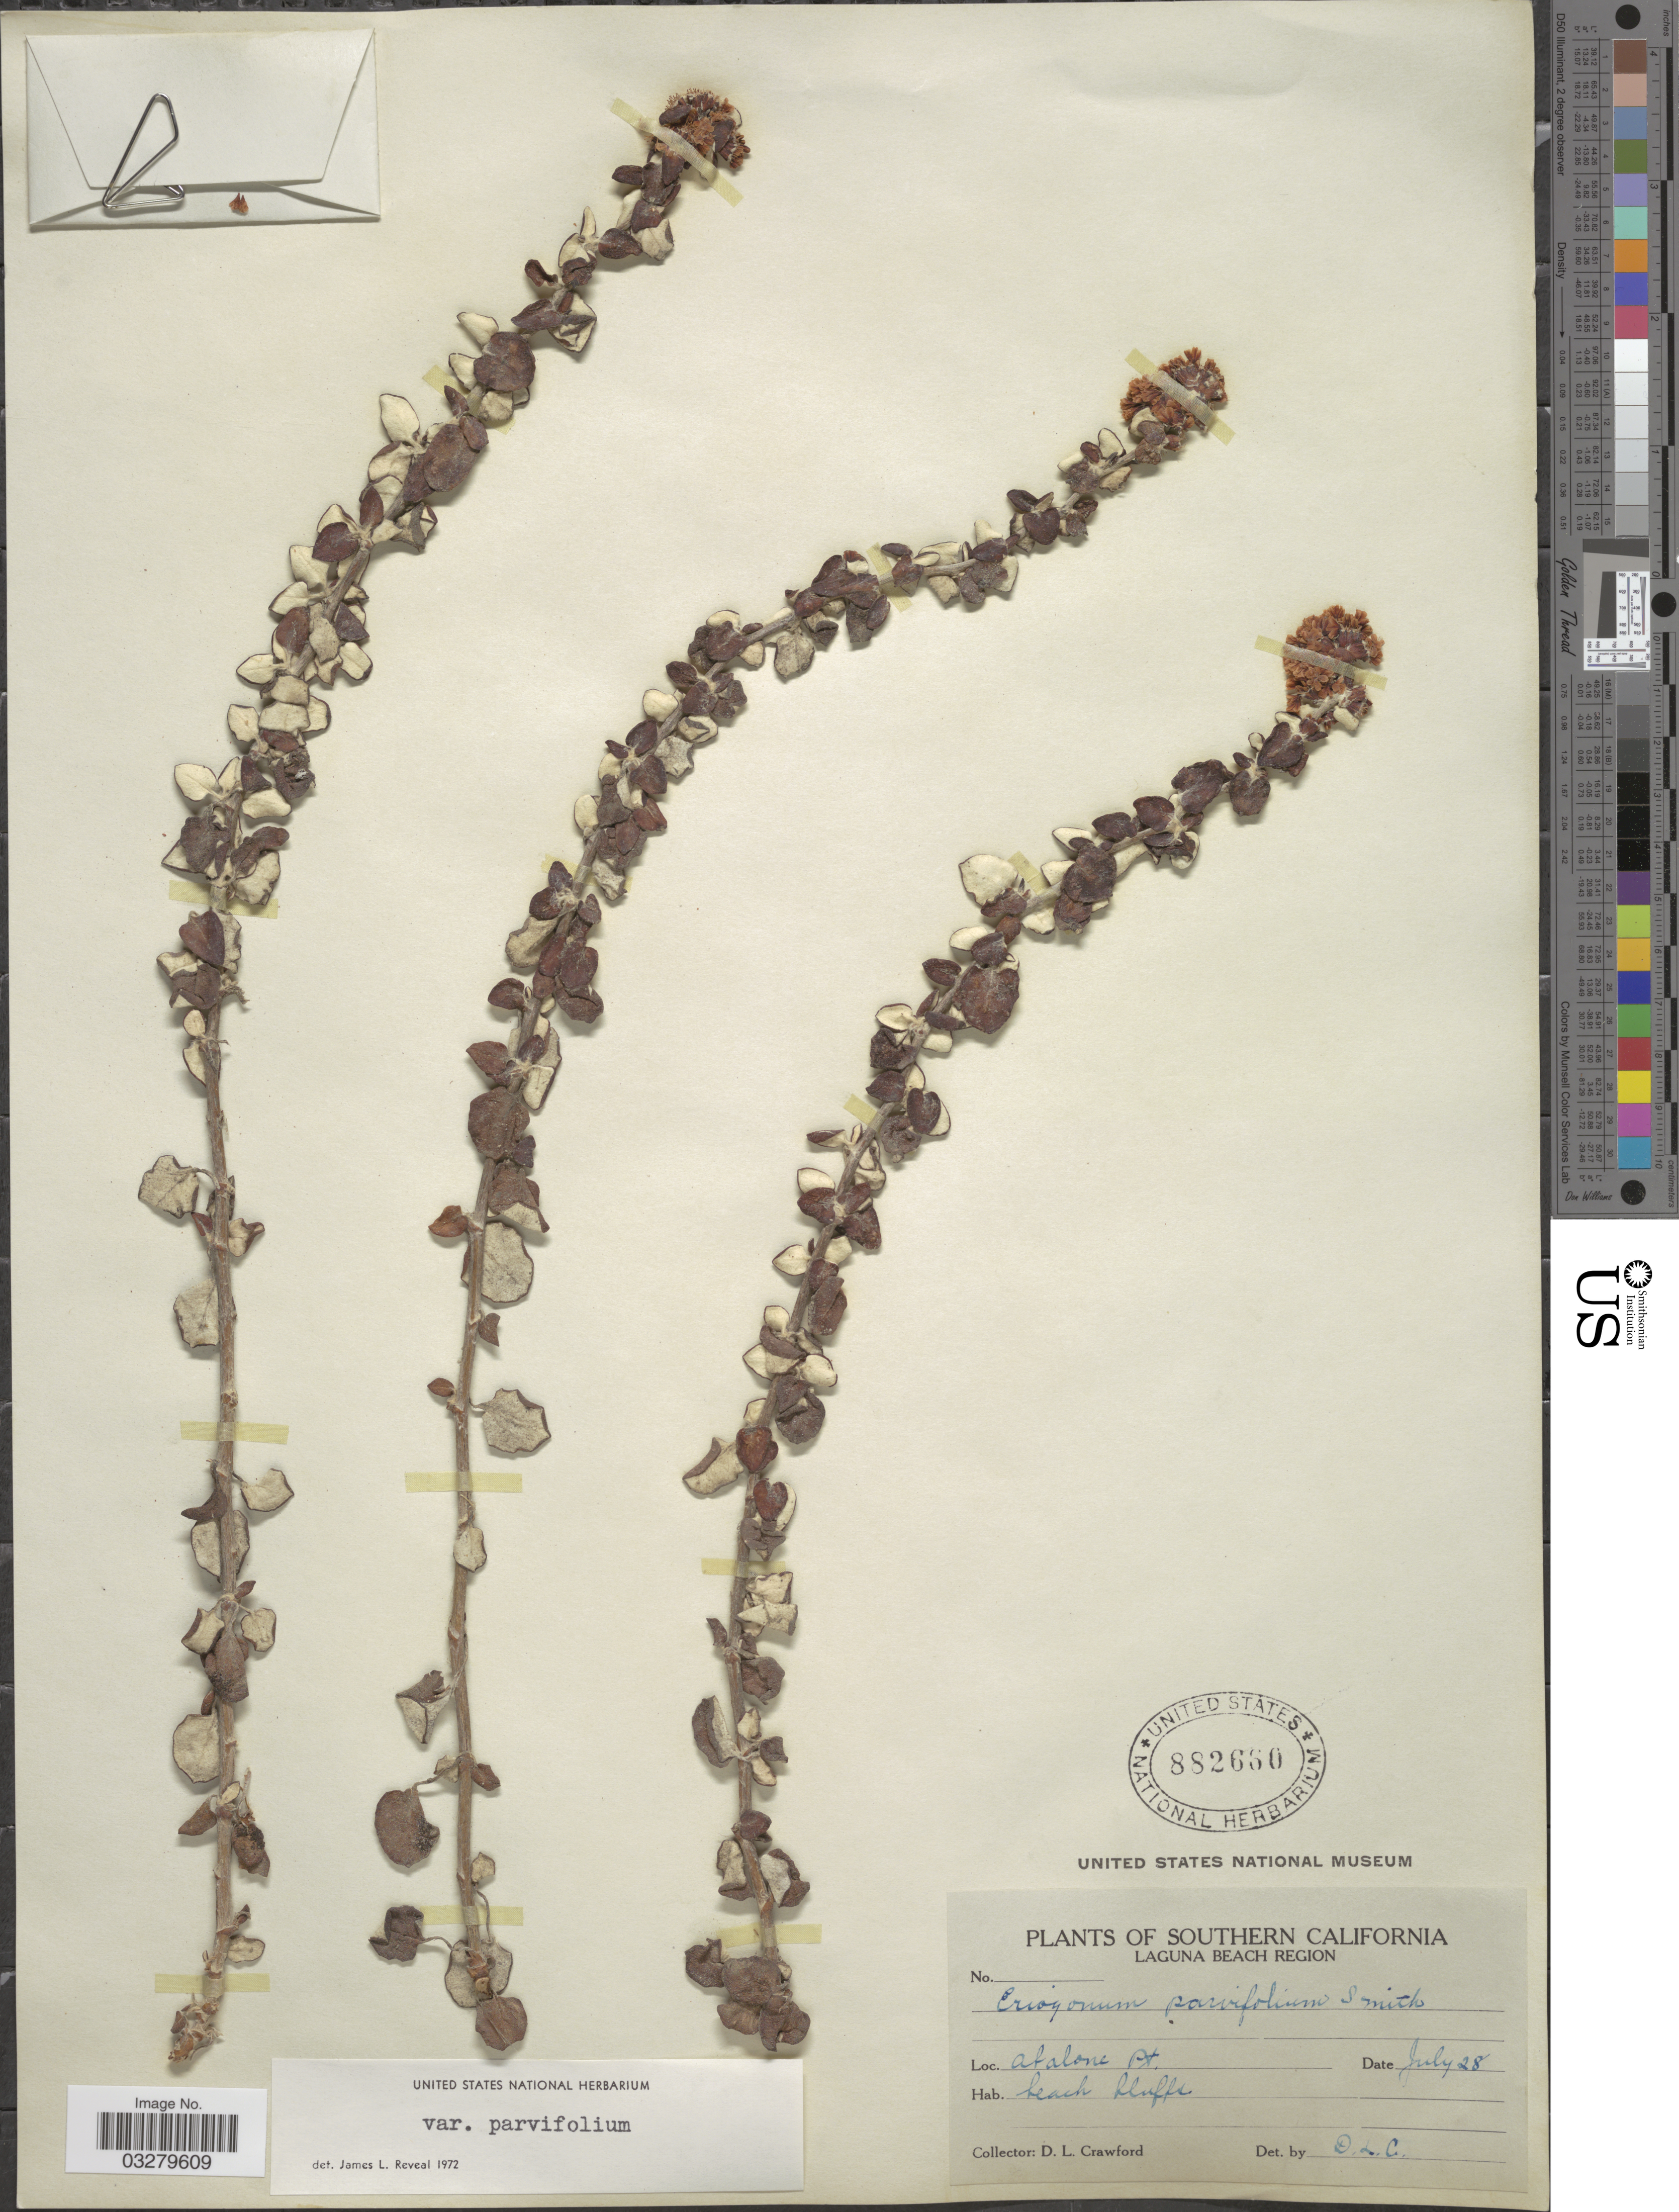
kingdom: Plantae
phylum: Tracheophyta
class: Magnoliopsida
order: Caryophyllales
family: Polygonaceae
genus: Eriogonum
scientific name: Eriogonum parvifolium var. parvifolium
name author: Sm.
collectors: D. L. Crawford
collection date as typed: Transcribed d/m/y: /7/28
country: United States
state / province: California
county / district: Orange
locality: Southern California. Laguna Beach Region. At alone Pt.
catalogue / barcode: US 882660